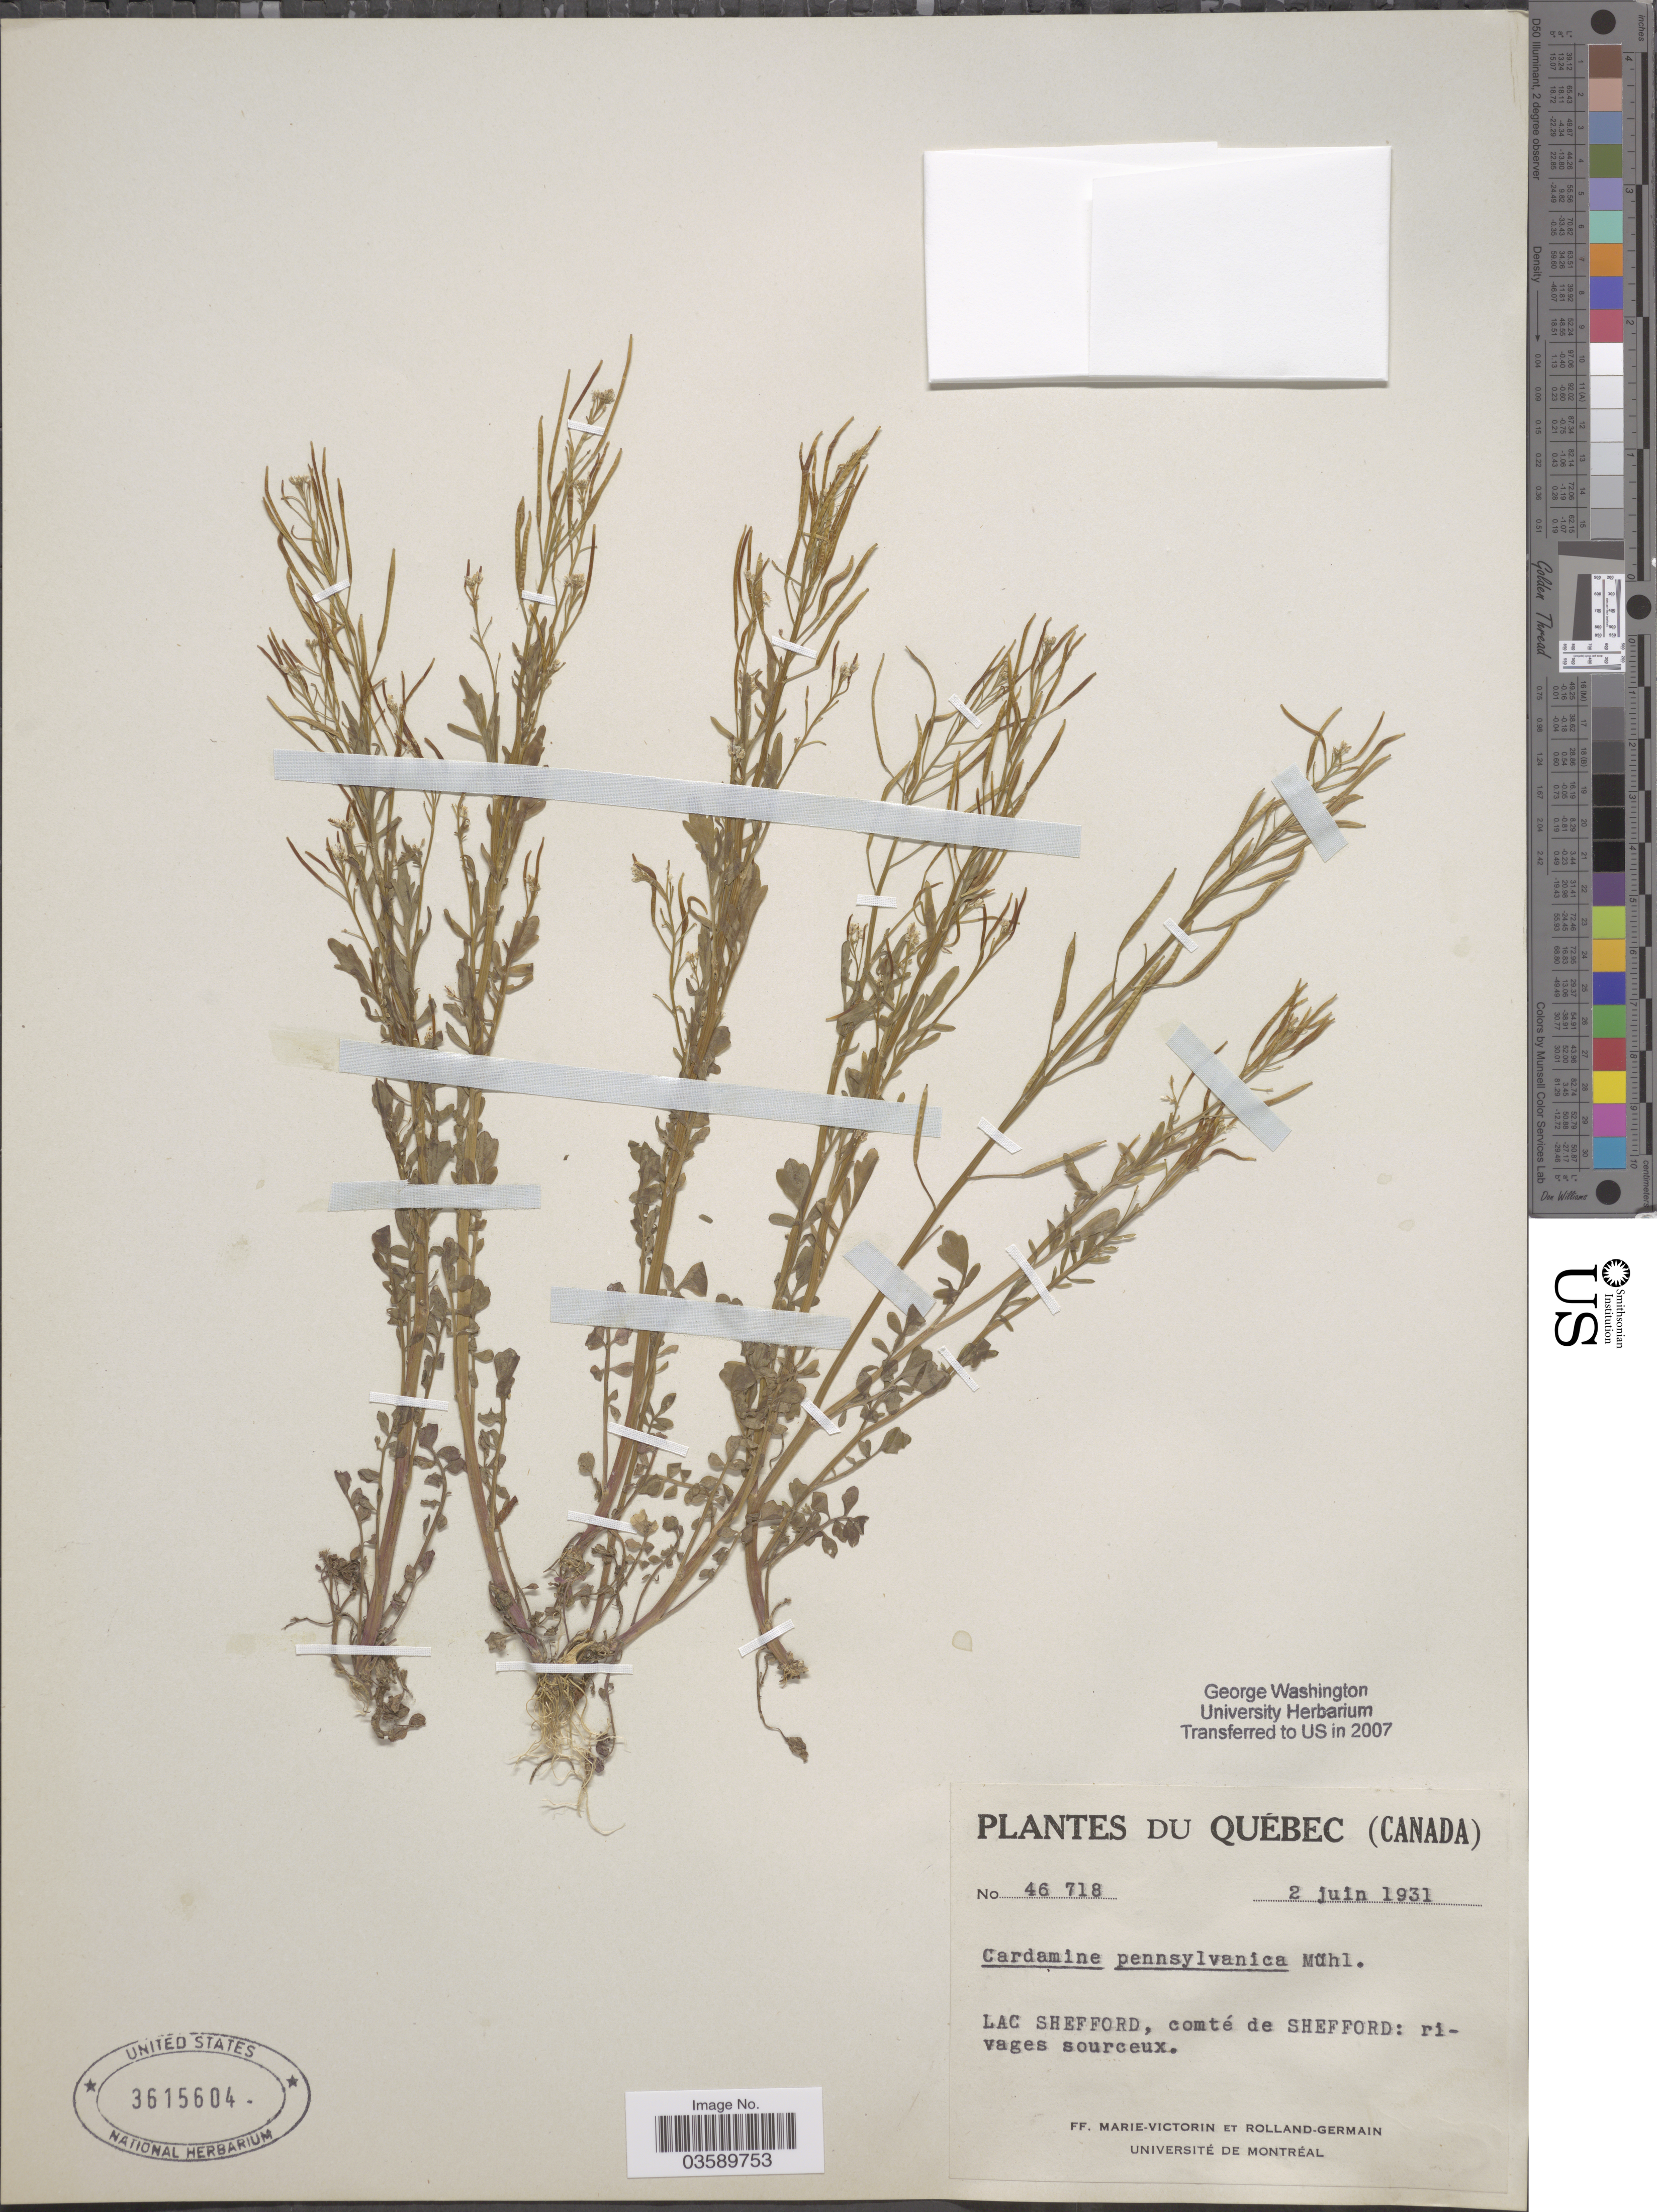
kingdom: Plantae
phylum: Tracheophyta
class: Magnoliopsida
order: Brassicales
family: Brassicaceae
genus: Cardamine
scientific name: Cardamine pensylvanica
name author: Muhl. ex Willd.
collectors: F. Marie-Victorin & Rolland-Germain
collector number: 46718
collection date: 1931-06-02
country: Canada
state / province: Quebec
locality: Lac Shefford, comté de Shefford: rivages sourceux.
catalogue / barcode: US 3615604